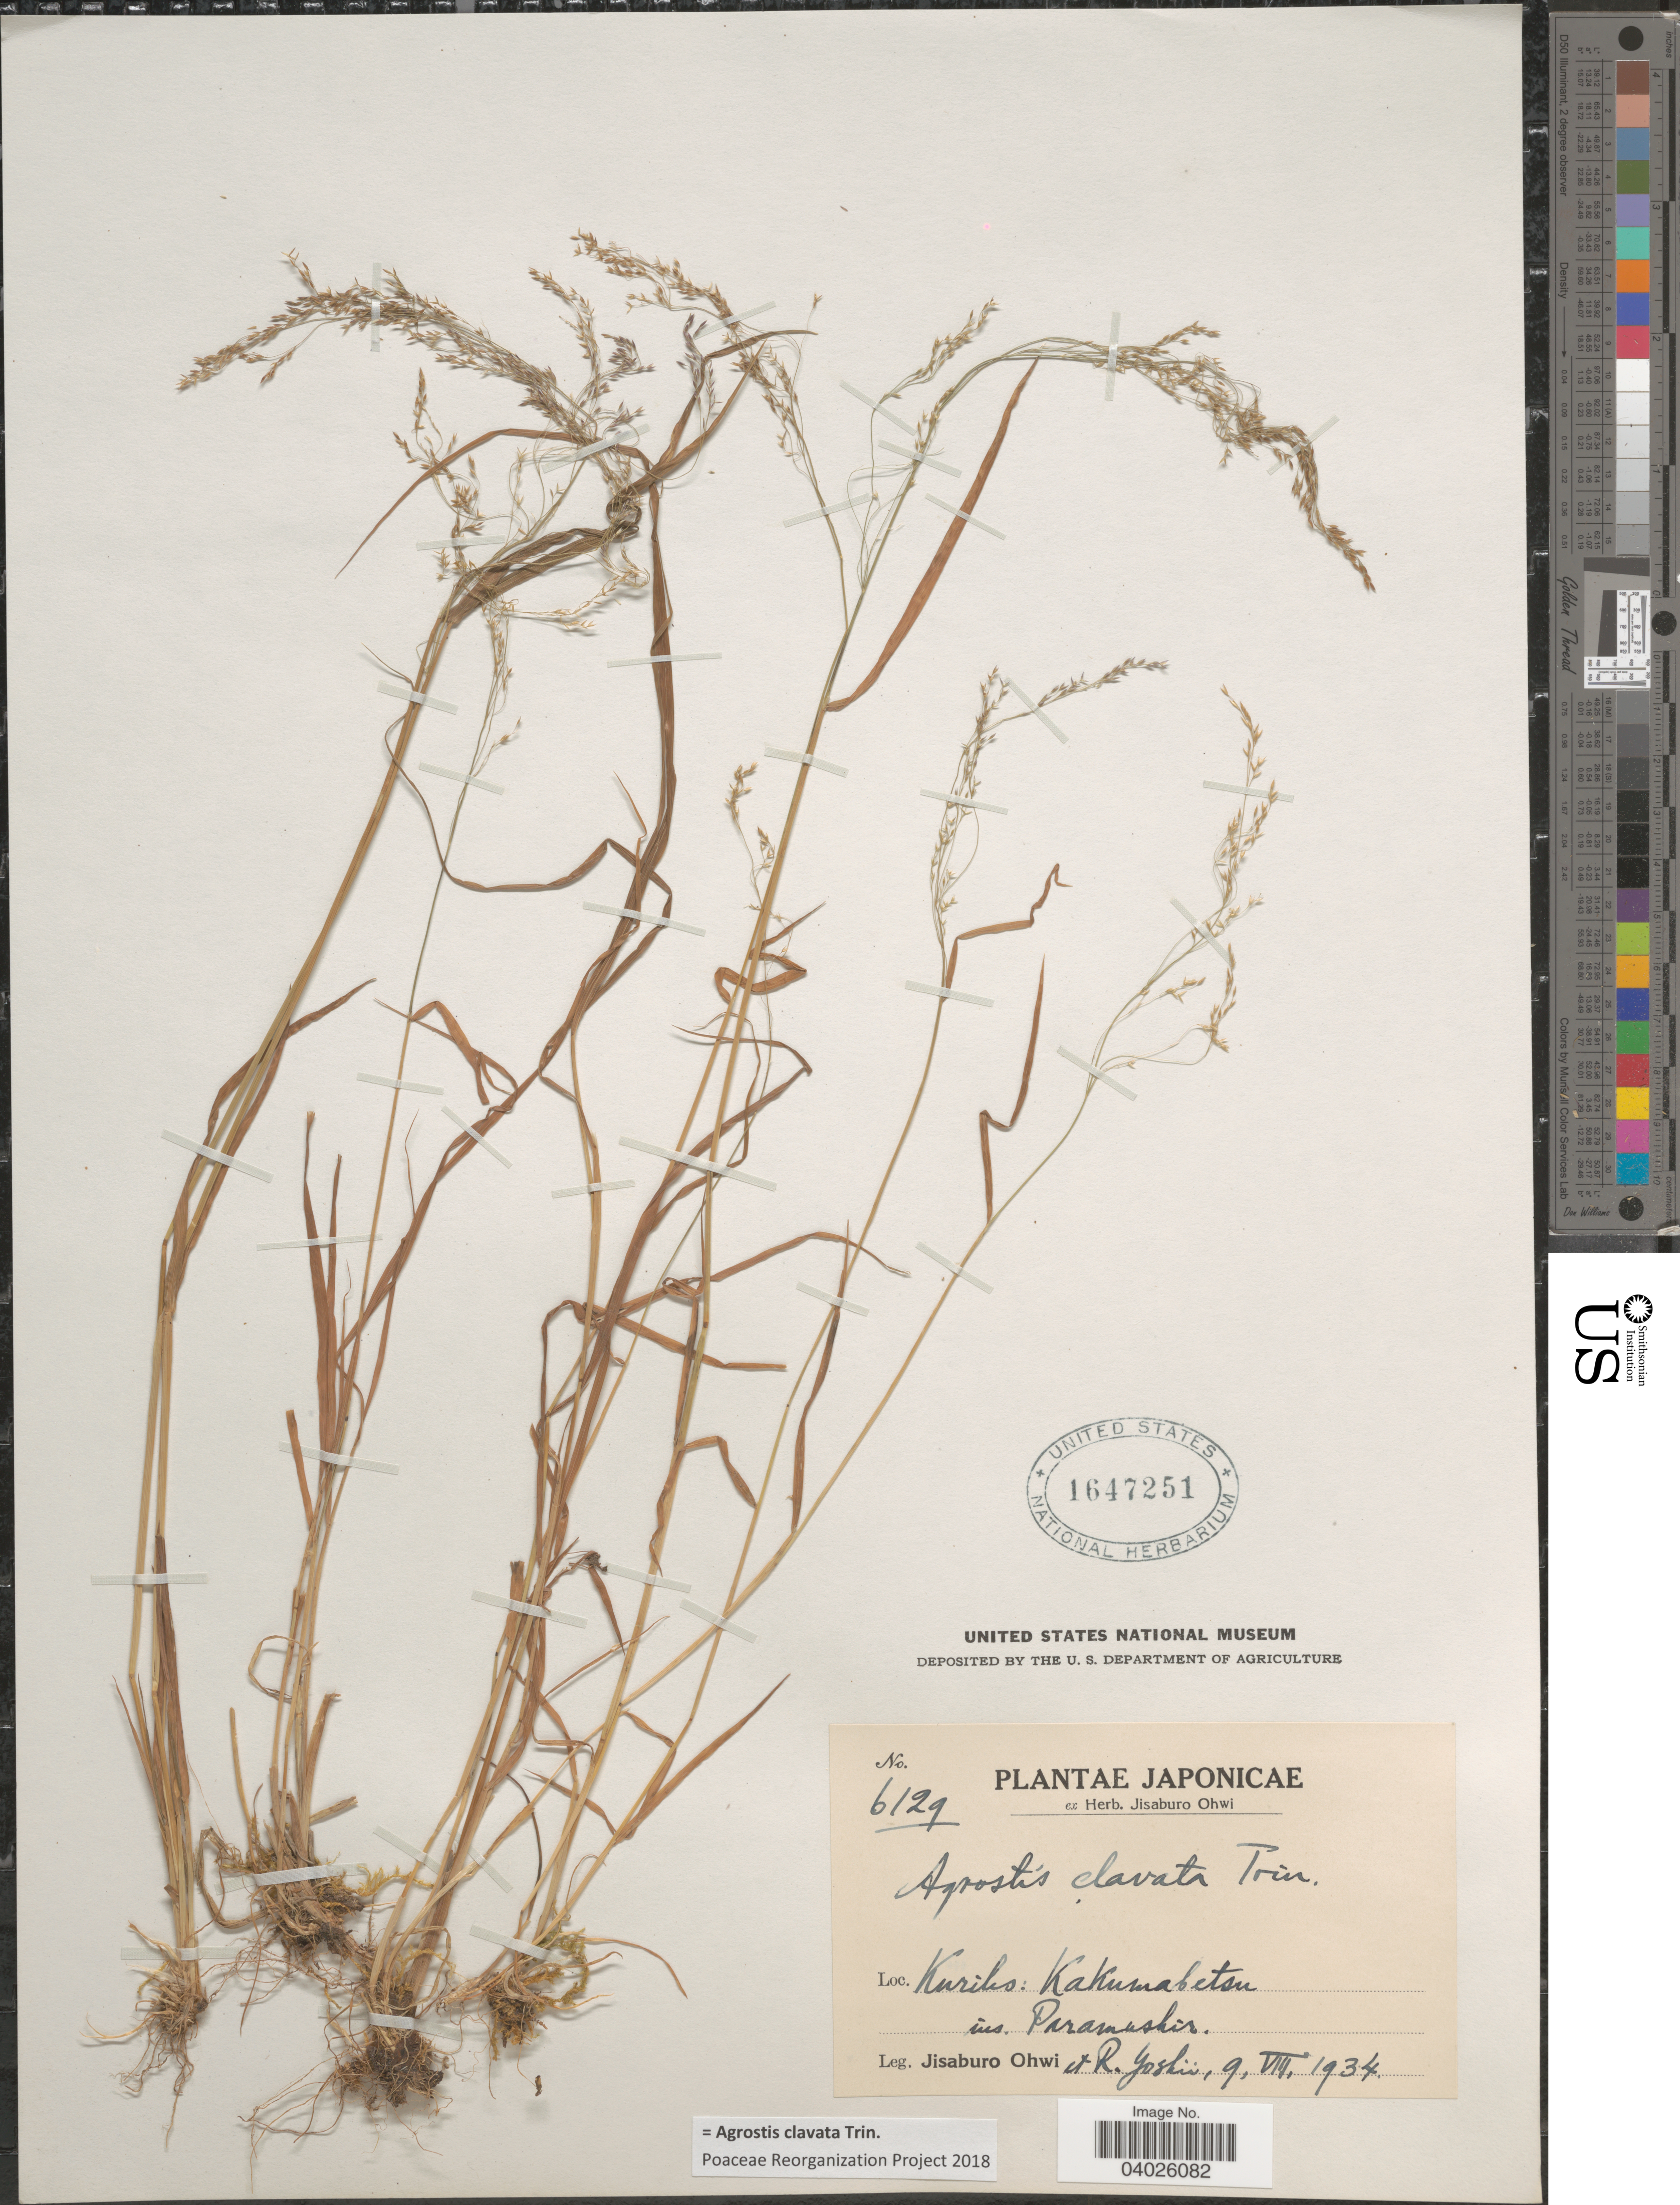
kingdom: Plantae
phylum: Tracheophyta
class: Liliopsida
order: Poales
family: Poaceae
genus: Agrostis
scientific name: Agrostis clavata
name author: Trin.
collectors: J. Ohwi & R. Yoshii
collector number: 6129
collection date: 1934-08-09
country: Russian Federation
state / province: Sakhalin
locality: Kuriles: Kakumabetsu ins. Paramashir.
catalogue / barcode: US 1647251